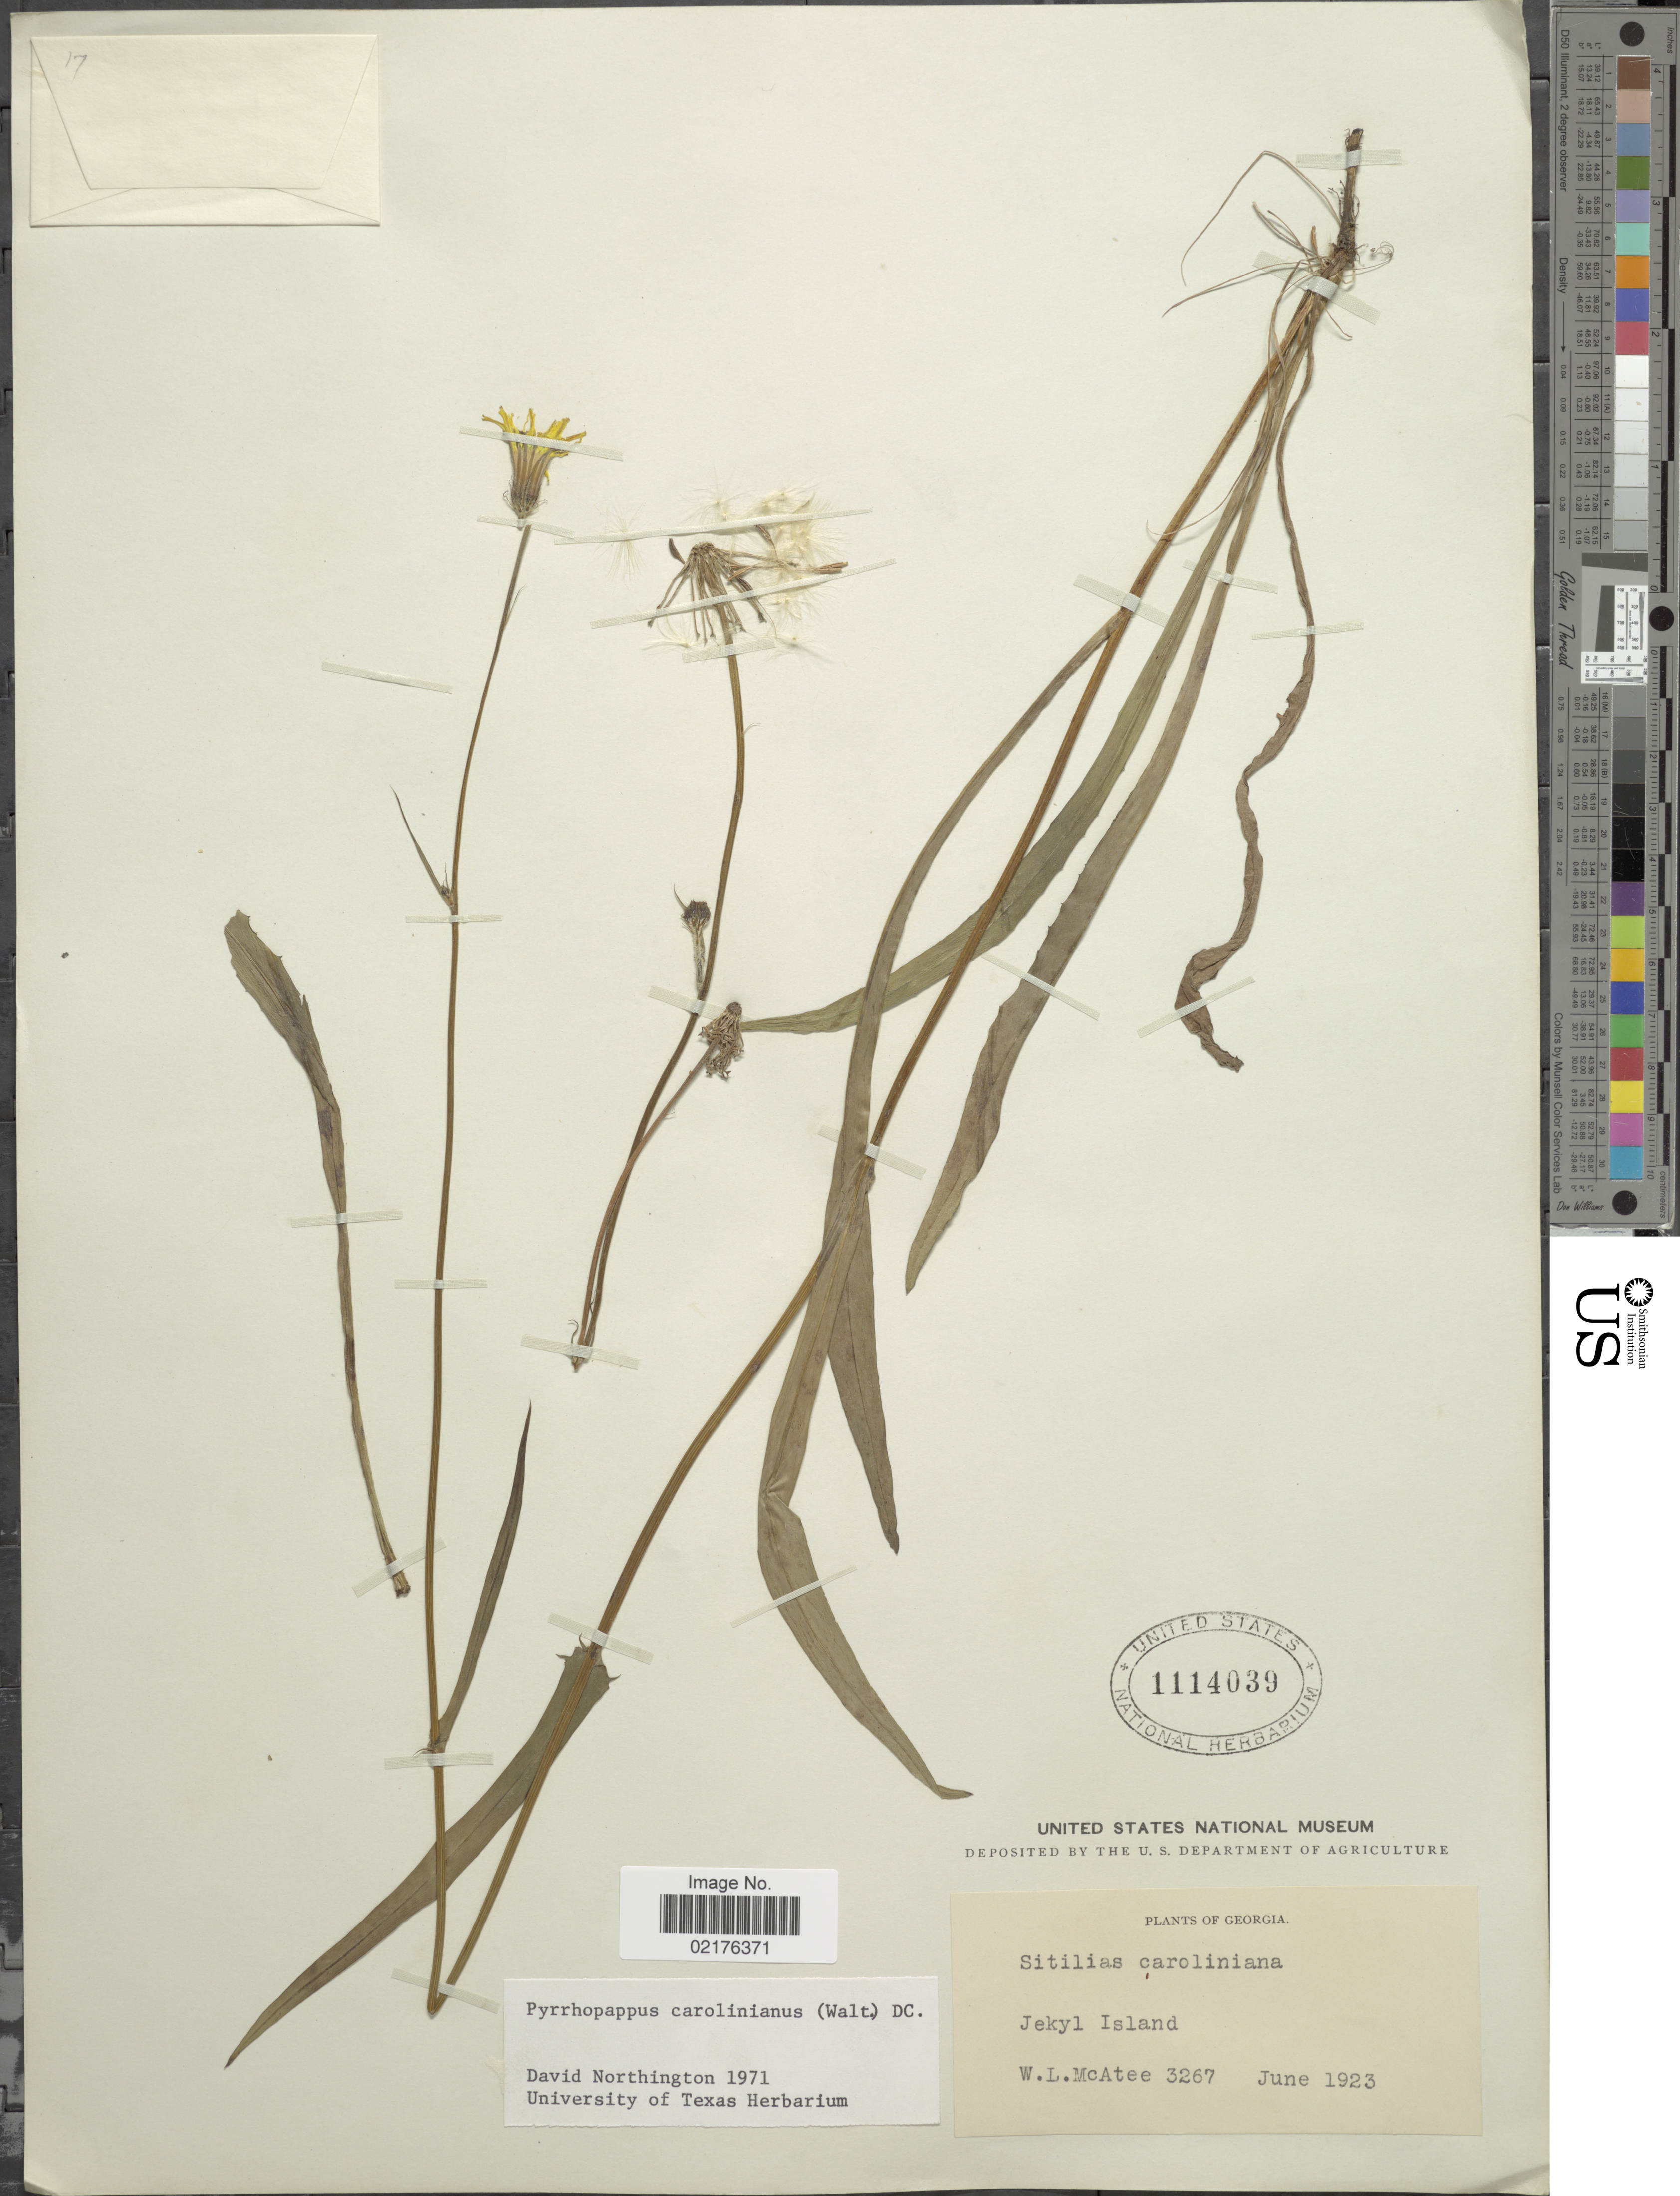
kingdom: Plantae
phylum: Tracheophyta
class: Magnoliopsida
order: Asterales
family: Asteraceae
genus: Pyrrhopappus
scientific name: Pyrrhopappus carolinianus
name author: (Walter) DC.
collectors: W. McAtee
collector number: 3267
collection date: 1923-06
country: United States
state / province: Georgia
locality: Jekyl Island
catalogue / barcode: US 1114039